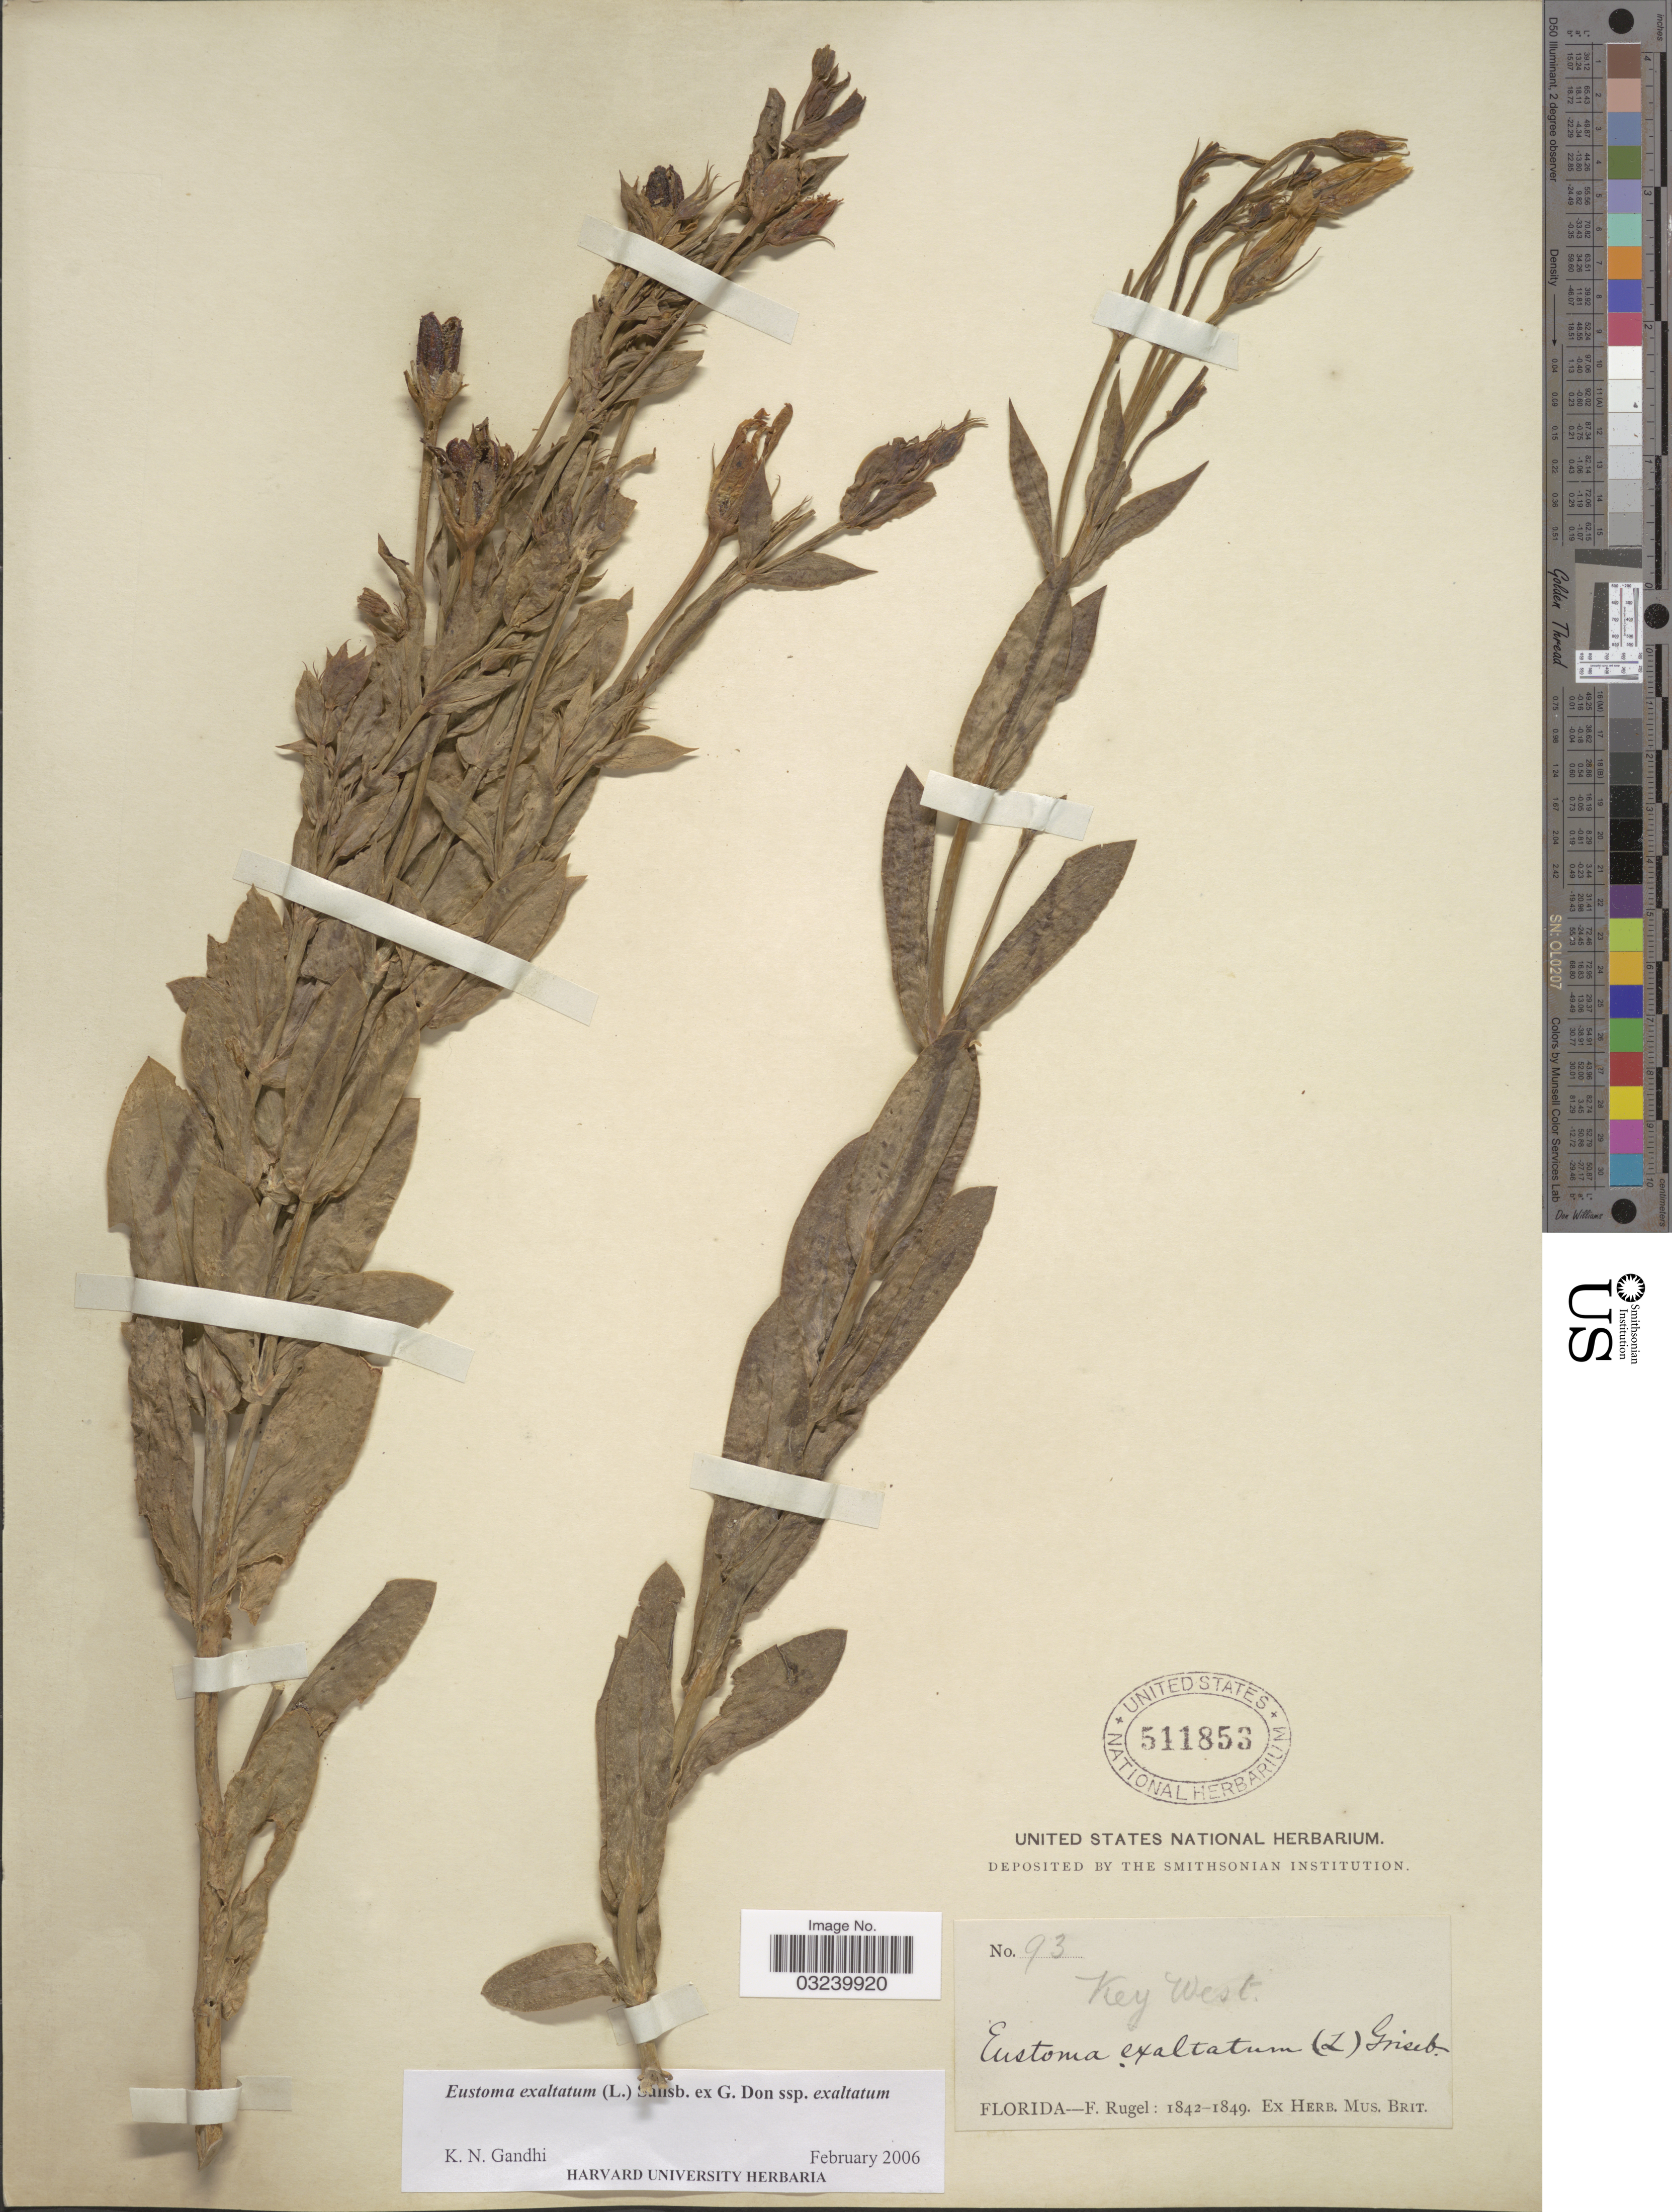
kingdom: Plantae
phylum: Tracheophyta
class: Magnoliopsida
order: Gentianales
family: Gentianaceae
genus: Eustoma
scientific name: Eustoma exaltatum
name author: (L.) Salisb. ex Don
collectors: F. Rugel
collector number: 93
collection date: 1842/1849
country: United States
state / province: Florida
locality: Key West.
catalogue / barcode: US 511853